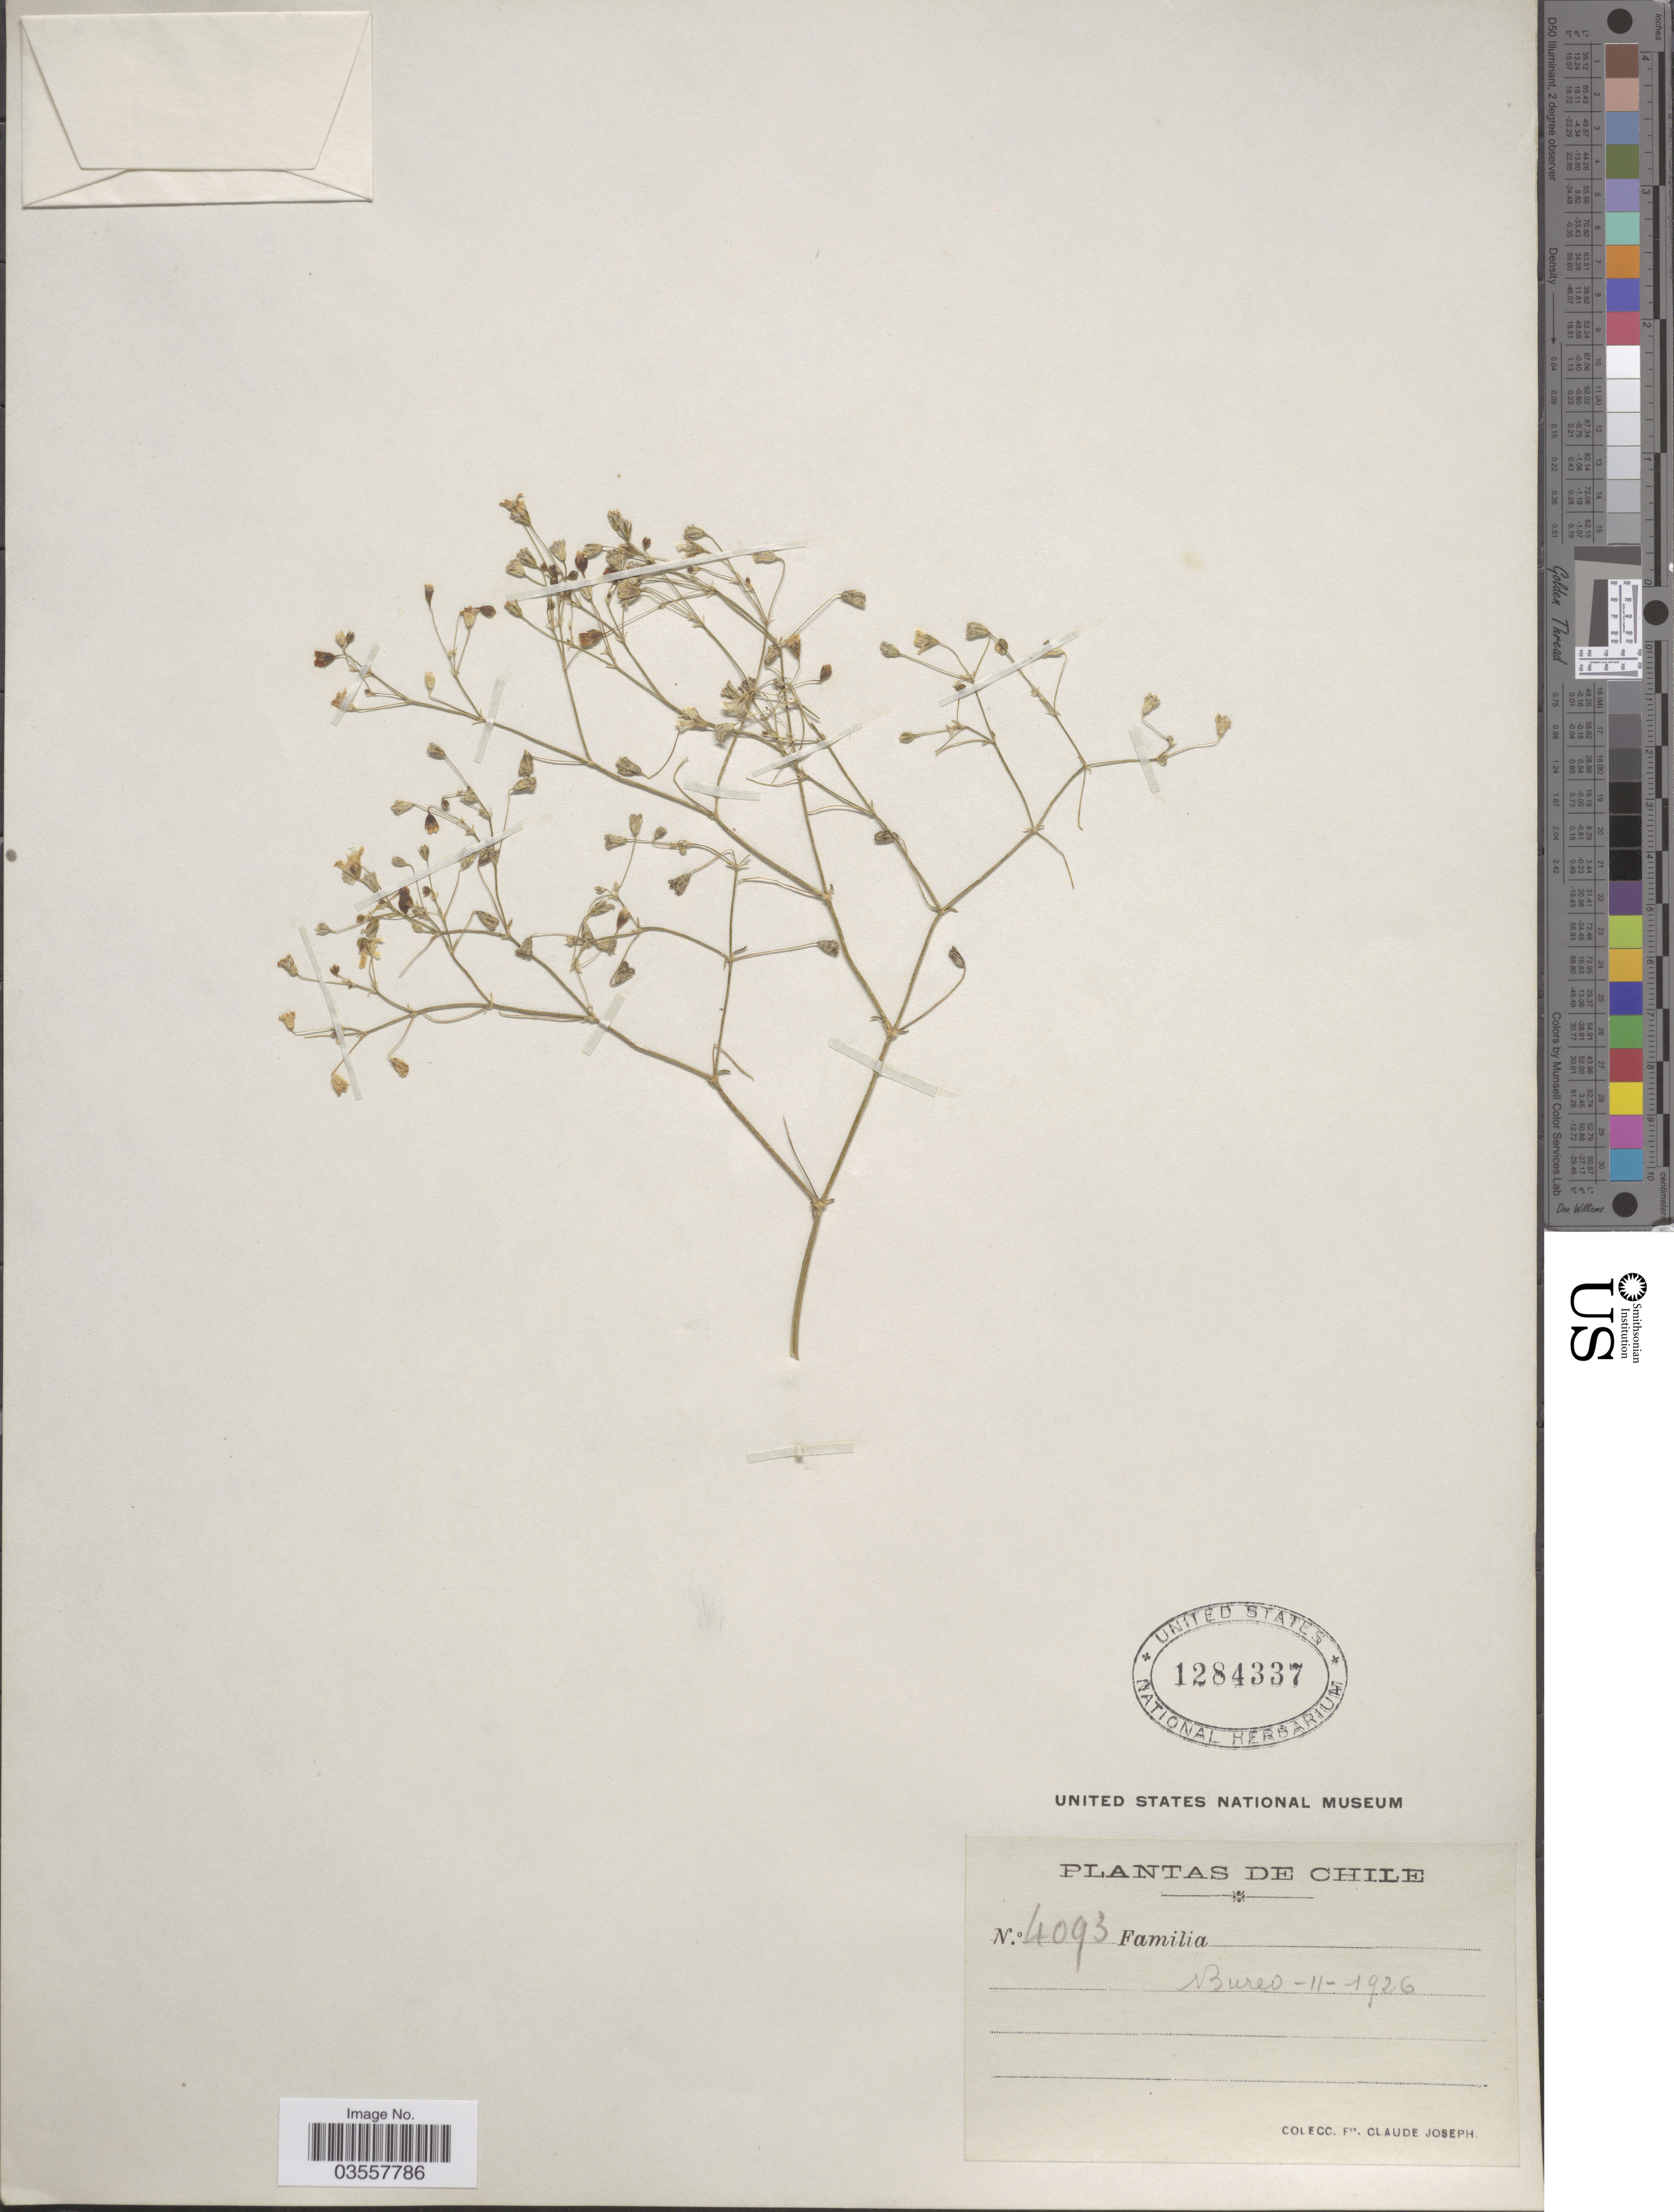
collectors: Bro. Claude-Joseph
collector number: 4093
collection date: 1926-11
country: Chile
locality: Burco.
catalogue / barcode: US 1284337